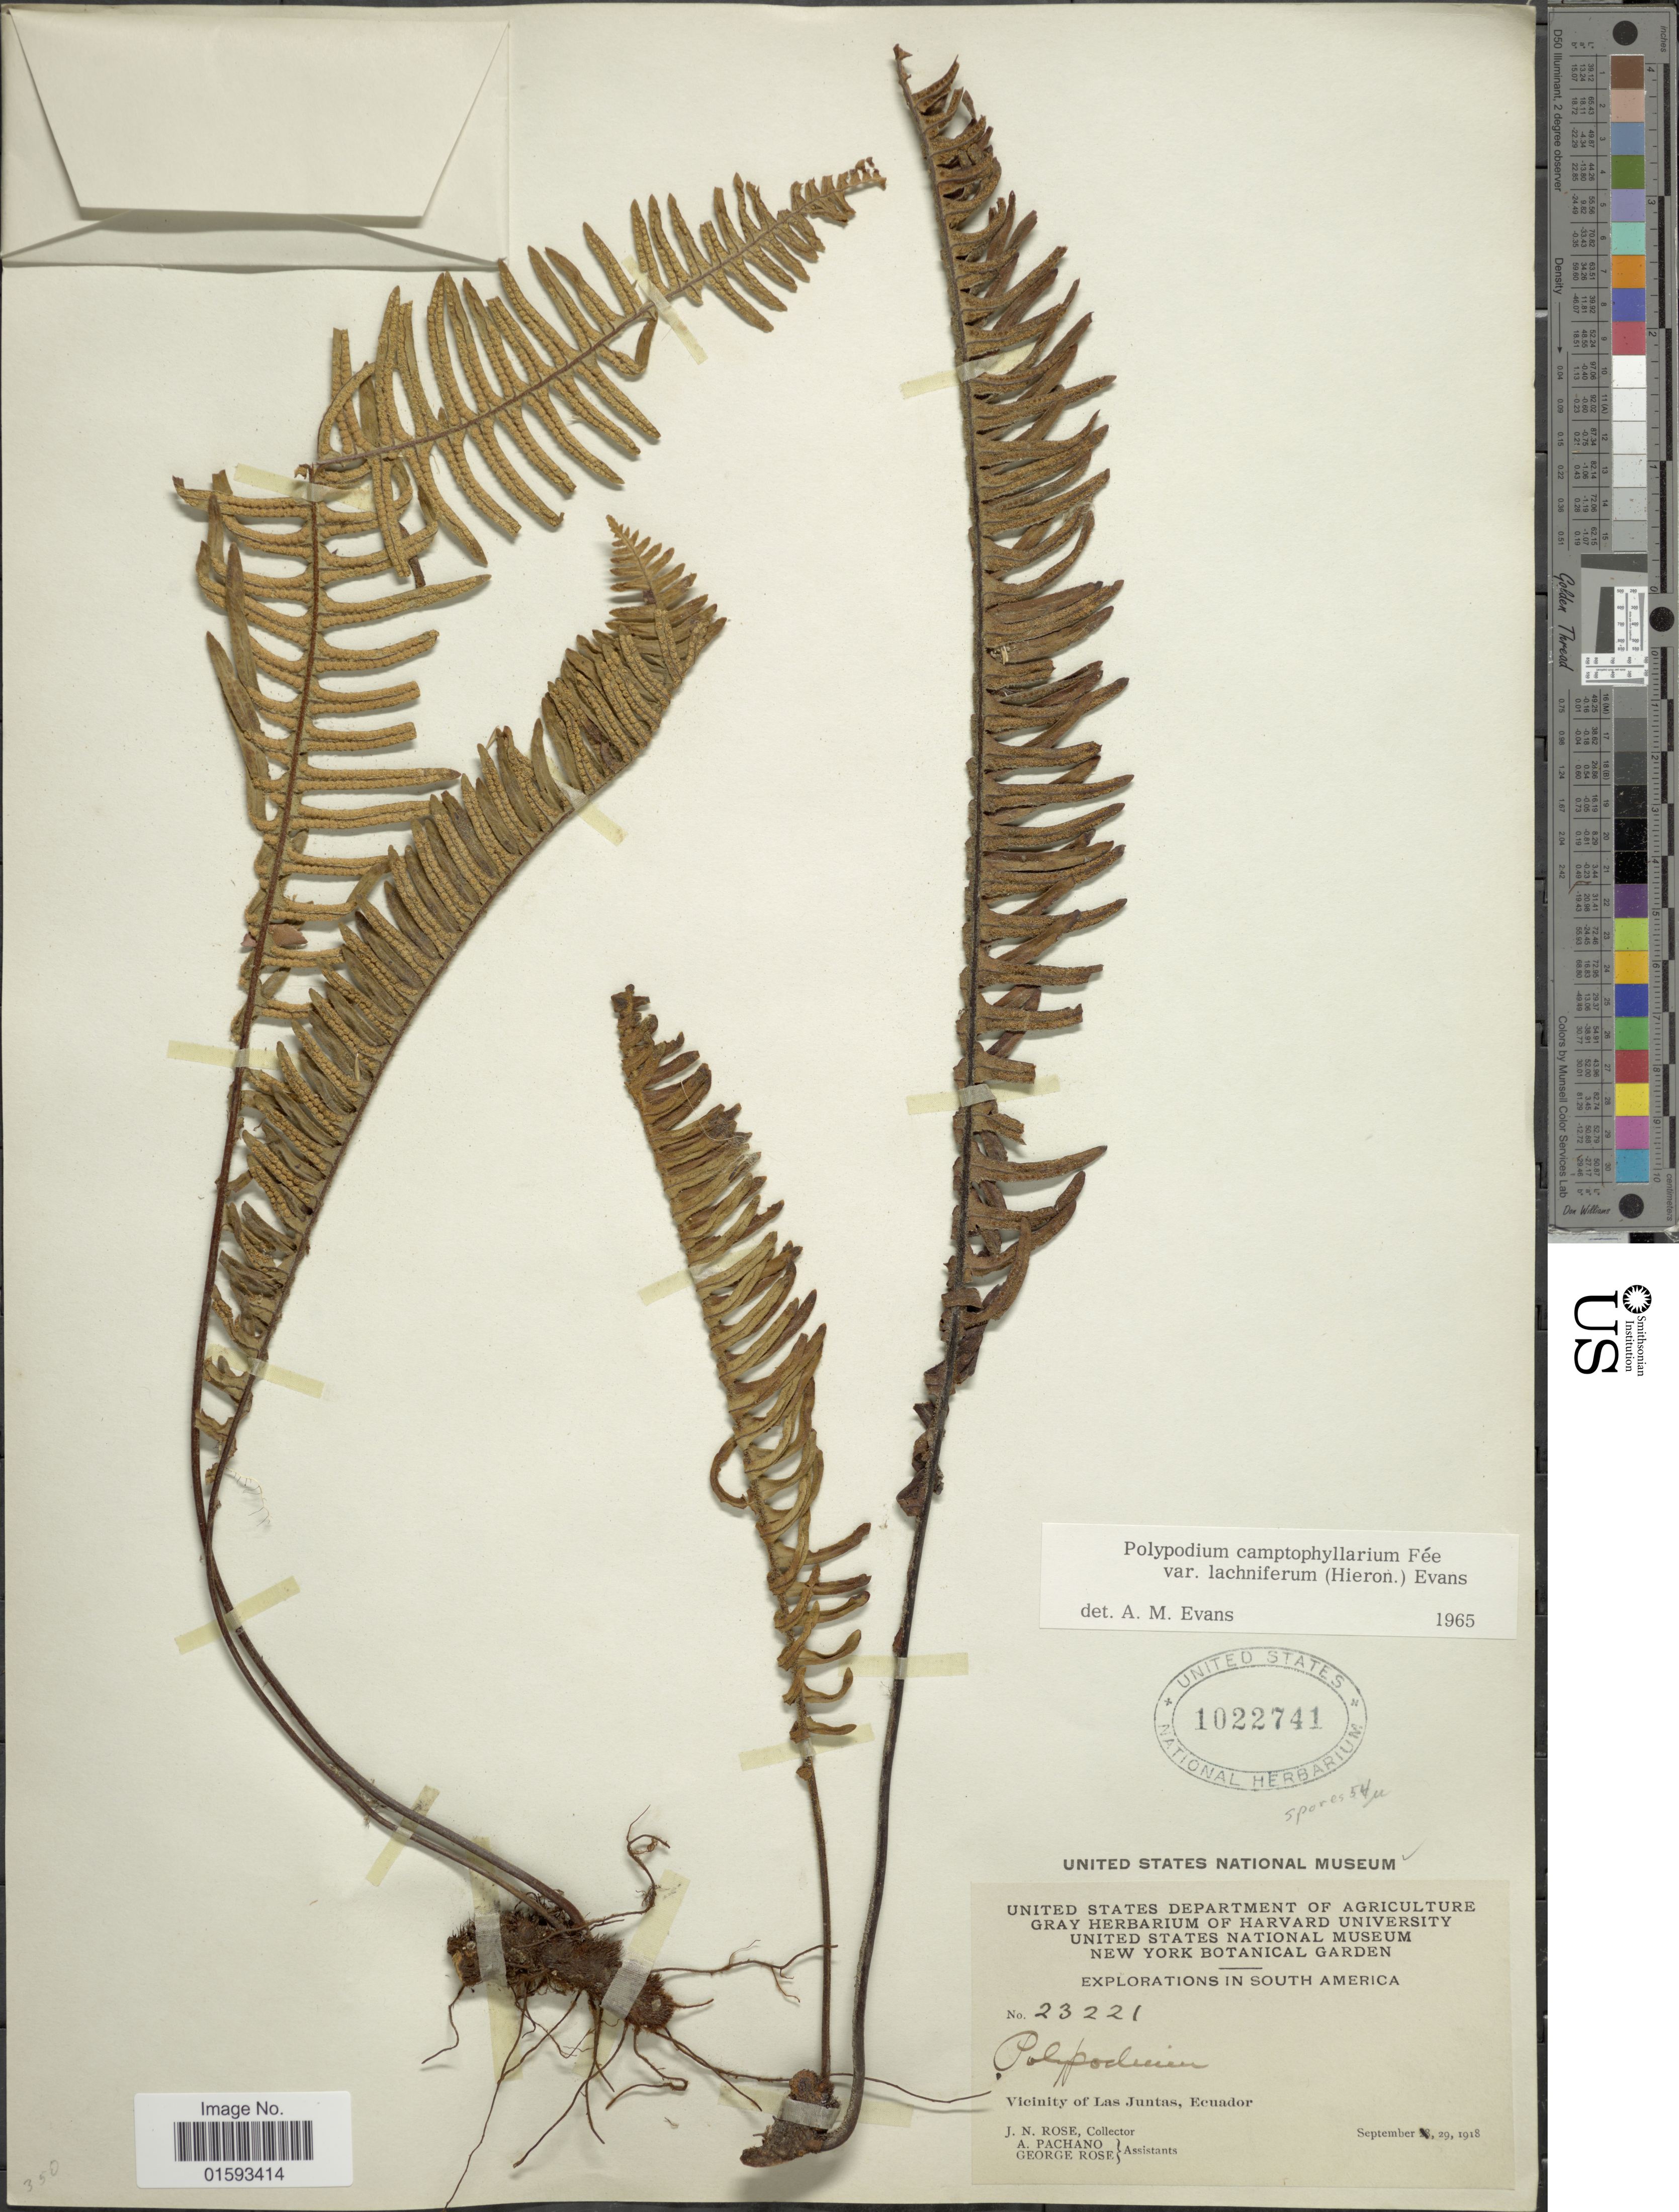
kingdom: Plantae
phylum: Tracheophyta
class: Polypodiopsida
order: Polypodiales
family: Polypodiaceae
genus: Pecluma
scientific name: Pecluma camptophyllaria var. lachnifera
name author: (Hieron.) Lellinger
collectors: J. N. Rose, A. Pachano & G. Rose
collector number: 23221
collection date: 1918-09-29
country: Ecuador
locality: Vicinity of Las Juntas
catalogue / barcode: US 1022741